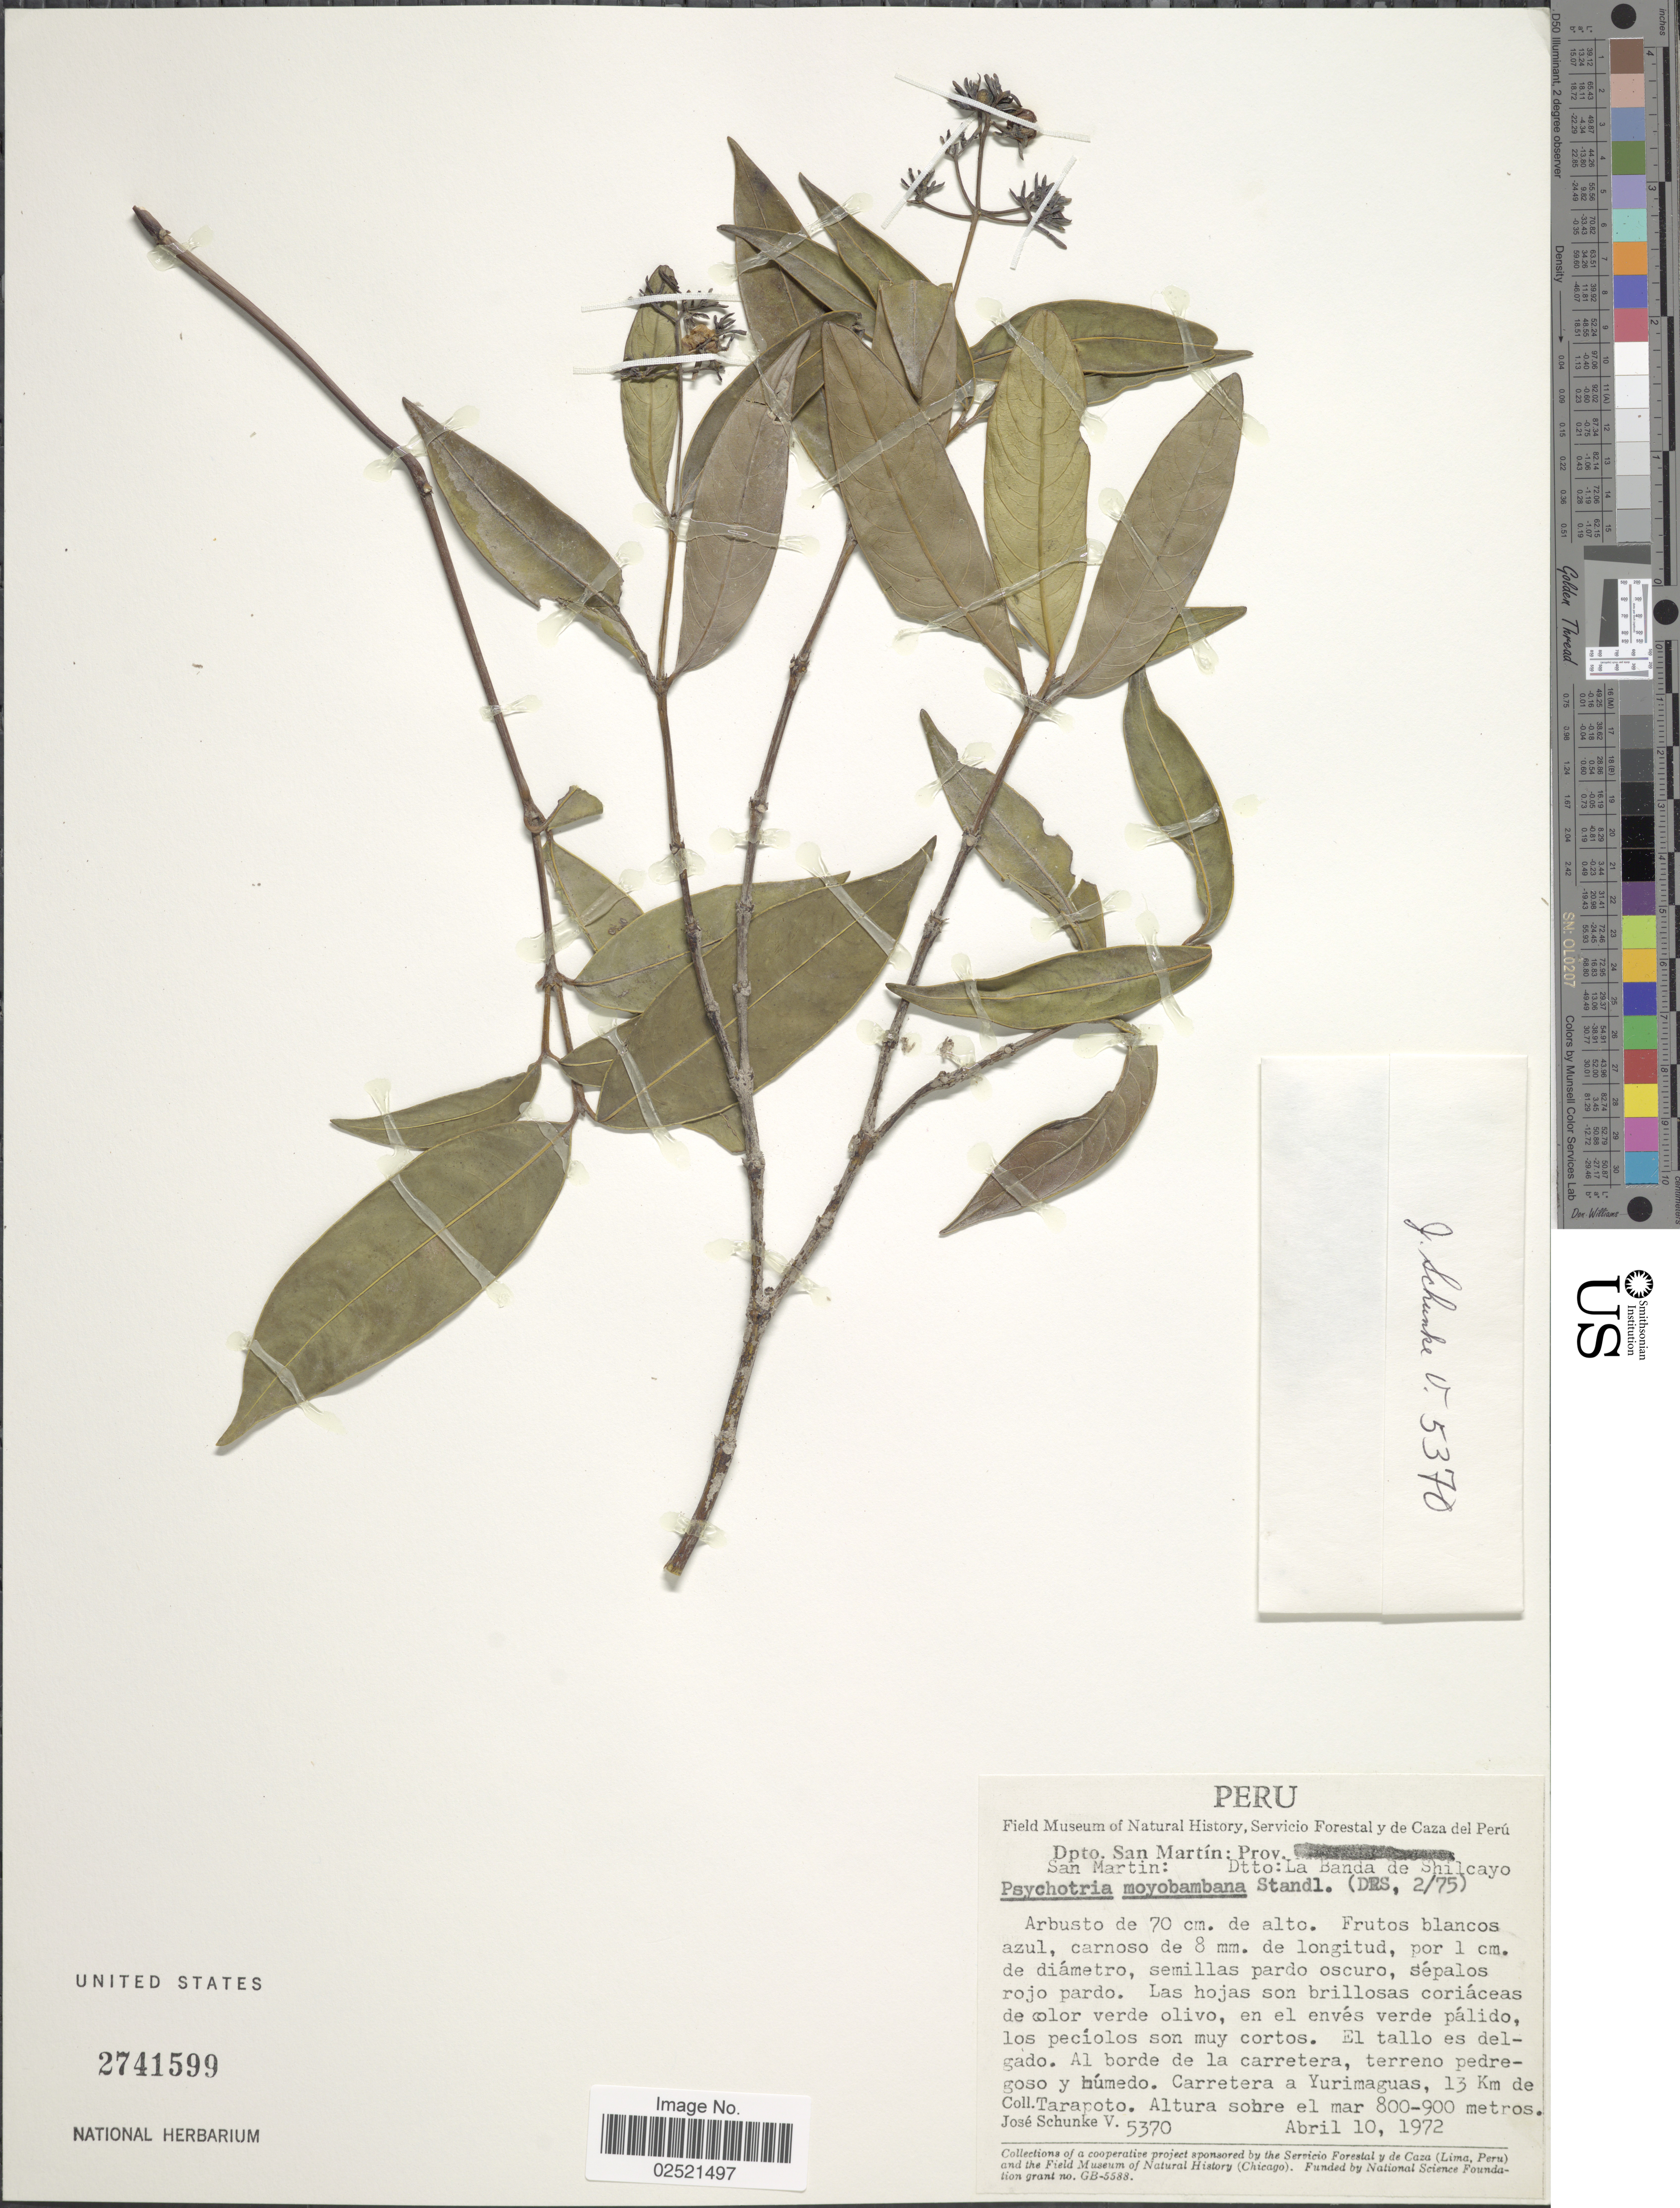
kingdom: Plantae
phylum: Tracheophyta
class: Magnoliopsida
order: Gentianales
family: Rubiaceae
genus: Psychotria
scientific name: Psychotria moyobambana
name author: Standl. in J.F. Macbr.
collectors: J. Schunke Vigo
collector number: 5370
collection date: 1972-04-10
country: Peru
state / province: San Martín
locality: Prov. San Martin [unsure placement], Dtto: La Banda de Shilcayo, al borde de la carretera, terreno pedregoso y humedo, Carretera a Yurimaguas, 13 Km de Tarapoto.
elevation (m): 800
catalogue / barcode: US 2741599